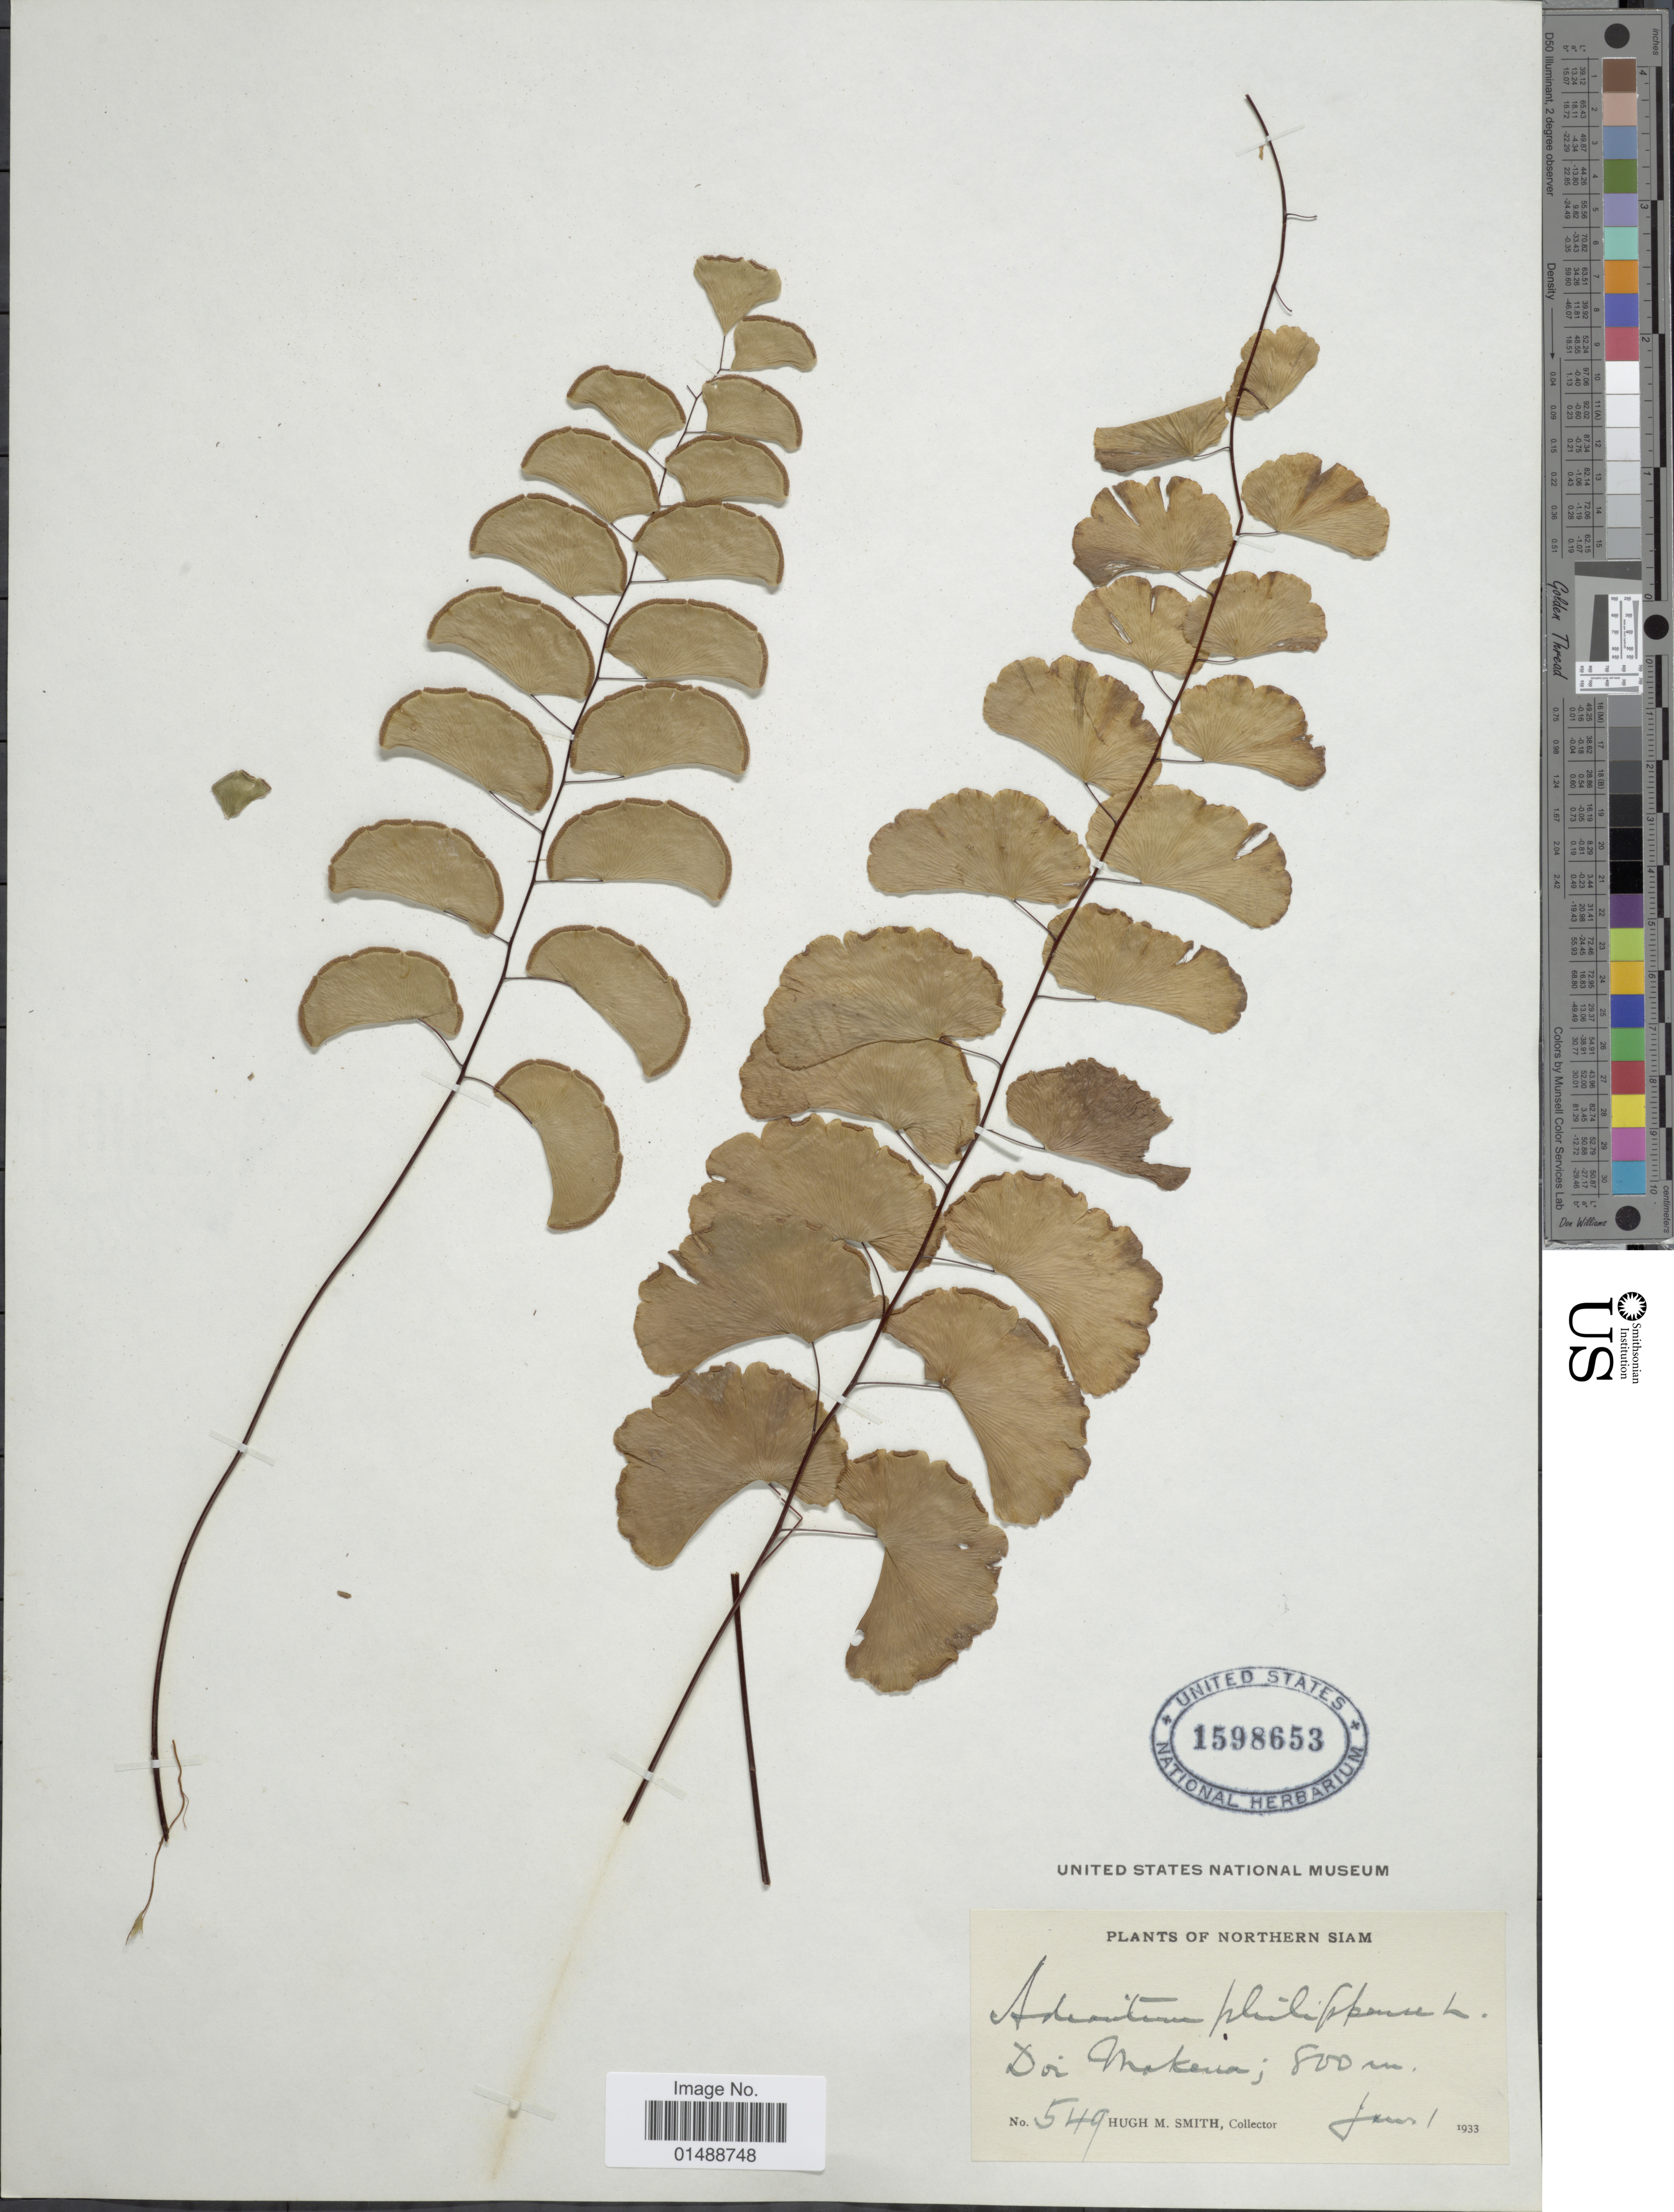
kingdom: Plantae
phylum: Tracheophyta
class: Polypodiopsida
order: Polypodiales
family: Pteridaceae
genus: Adiantum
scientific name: Adiantum philippense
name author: L.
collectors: H. M. Smith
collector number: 549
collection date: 1933-06-01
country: Thailand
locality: Northern Siam, Doi Makena.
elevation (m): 800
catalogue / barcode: US 1598653